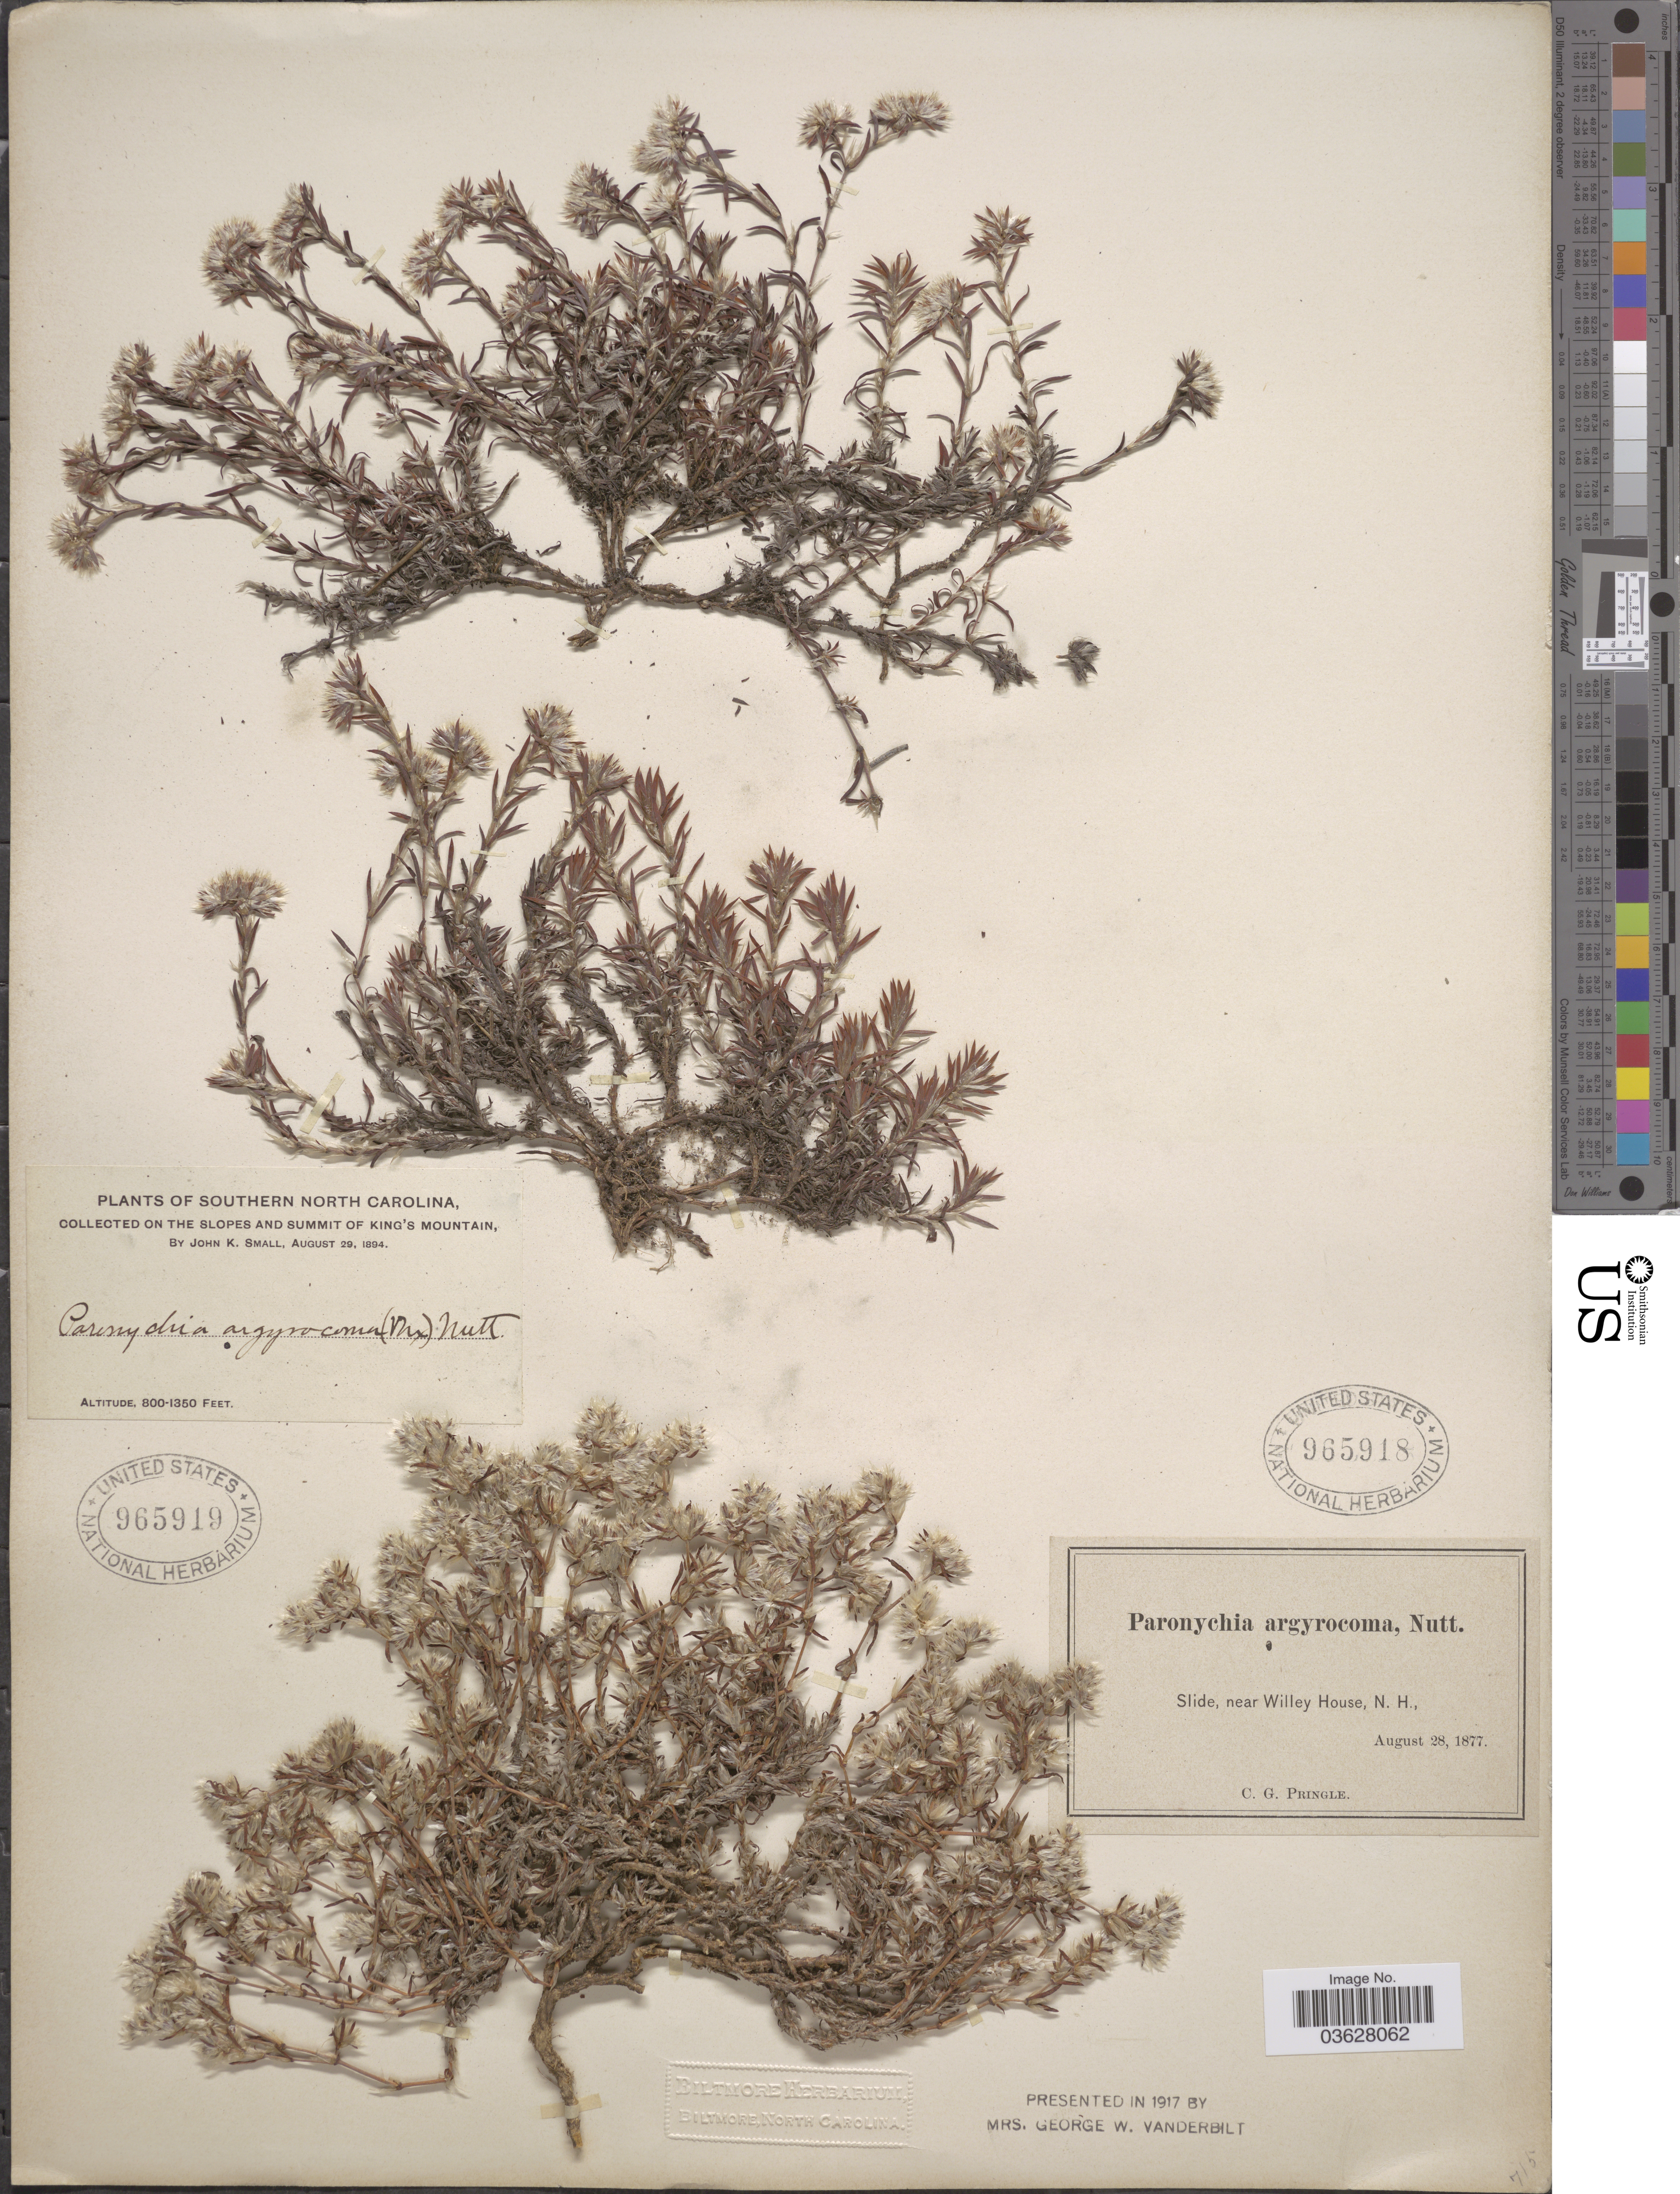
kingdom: Plantae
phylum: Tracheophyta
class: Magnoliopsida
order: Caryophyllales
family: Caryophyllaceae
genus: Paronychia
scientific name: Paronychia argyrocoma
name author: (Michx.) Nutt.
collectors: C. G. Pringle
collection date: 1877-08-28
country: United States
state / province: New Hampshire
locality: Slide, near Willey House.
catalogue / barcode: US 965918-2